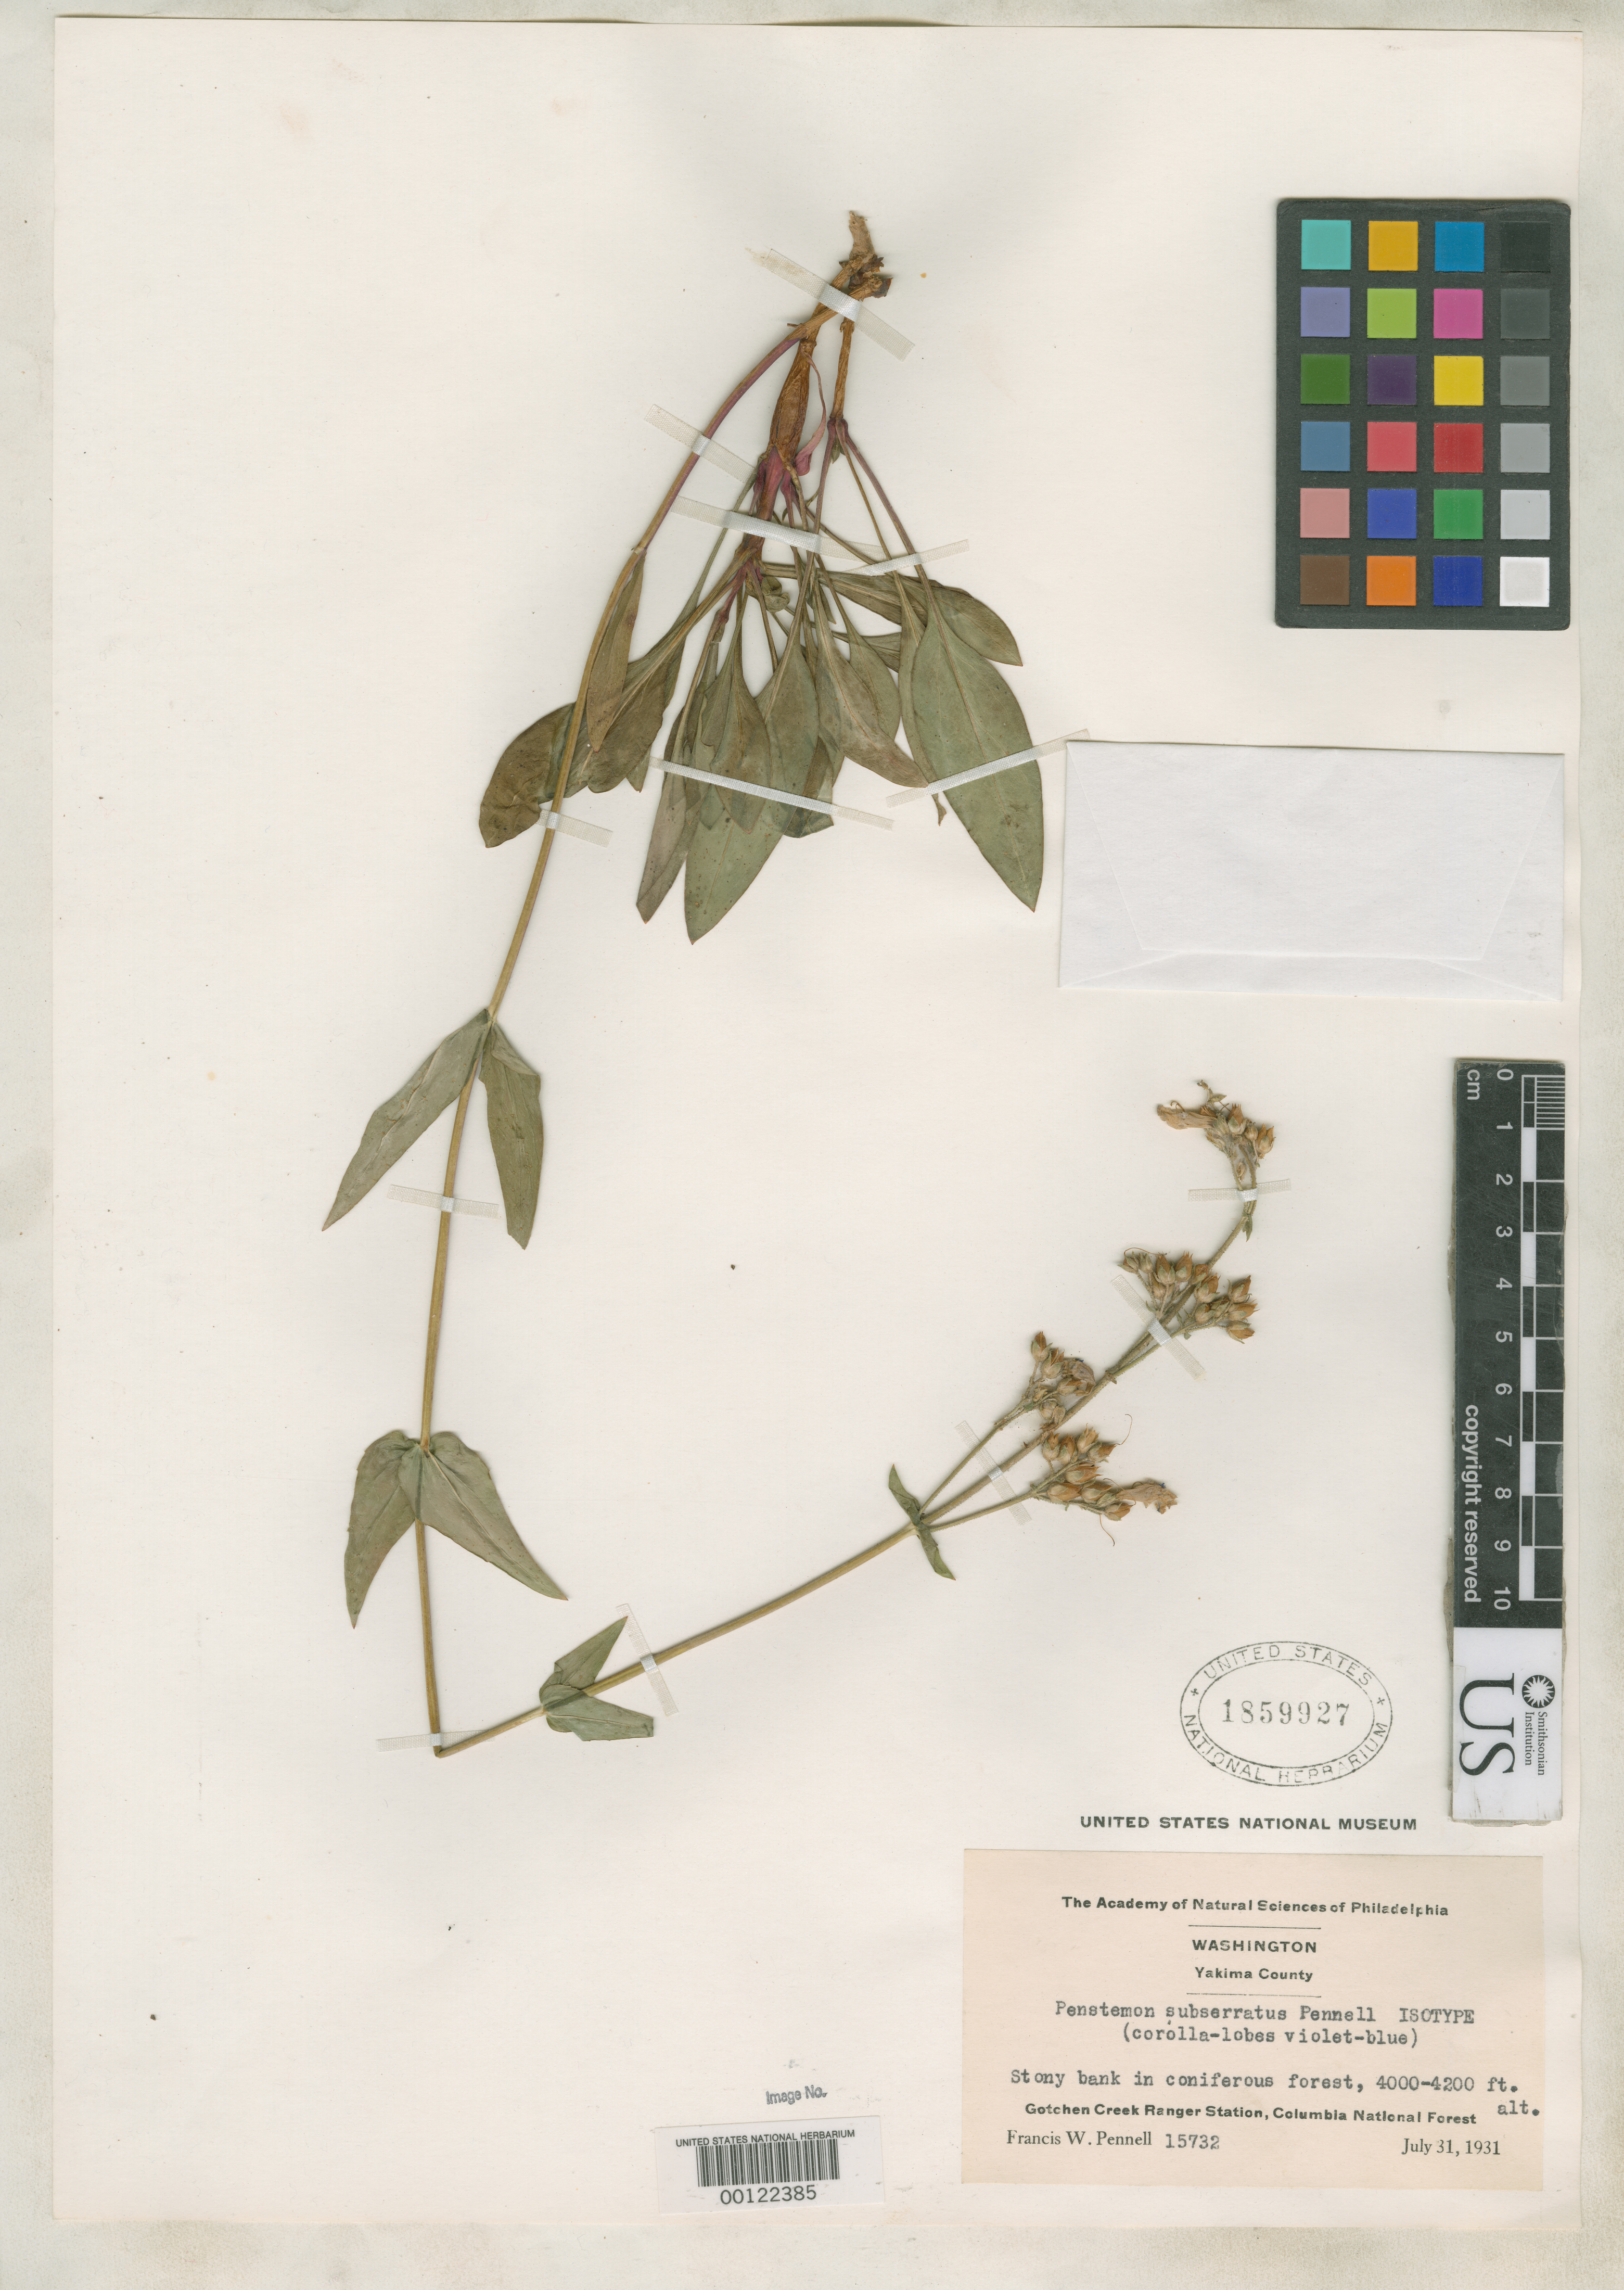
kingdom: Plantae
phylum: Tracheophyta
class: Magnoliopsida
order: Lamiales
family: Plantaginaceae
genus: Penstemon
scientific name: Penstemon subserratus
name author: Pennell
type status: Isotype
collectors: F. W. Pennell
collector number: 15732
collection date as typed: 31 Jul 1931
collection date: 1931-07-31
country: United States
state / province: Washington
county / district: Yakima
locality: Columbia National Forest, Gotschen Creek ranger station.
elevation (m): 1219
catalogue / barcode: US 1859927